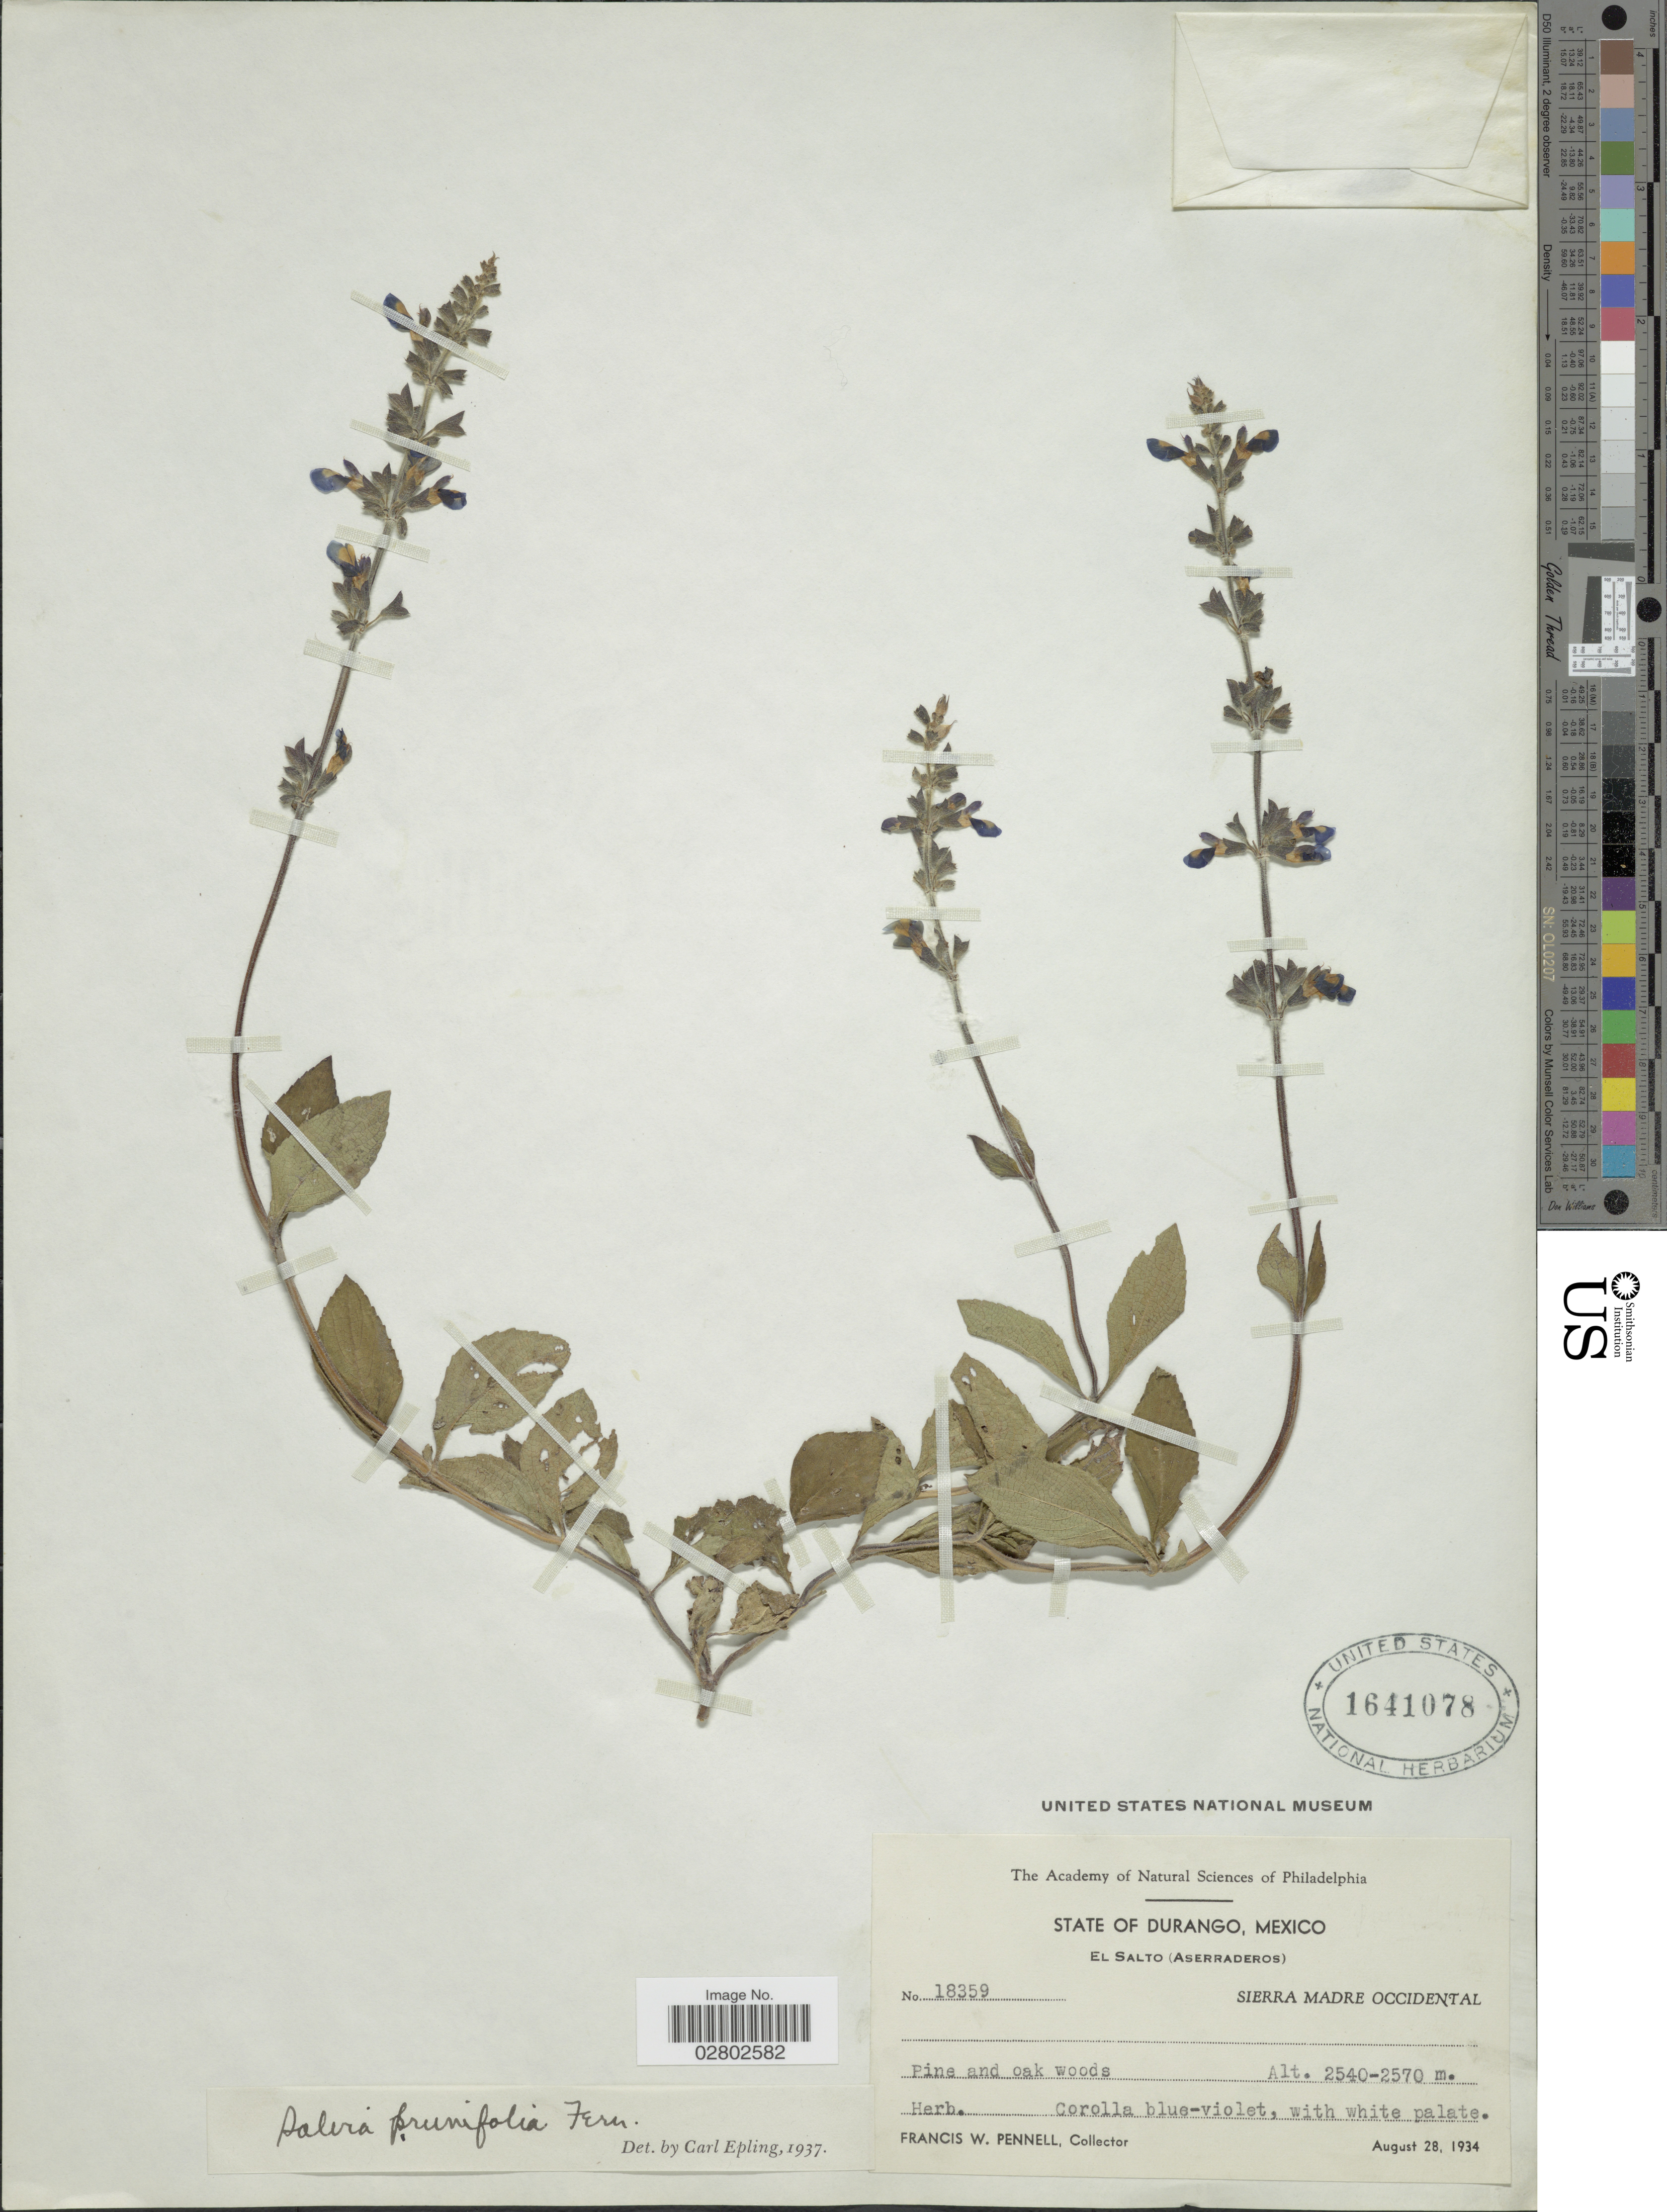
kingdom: Plantae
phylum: Tracheophyta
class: Magnoliopsida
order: Lamiales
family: Lamiaceae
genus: Salvia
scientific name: Salvia prunifolia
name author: Fernald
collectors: F. W. Pennell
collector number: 18359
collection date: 1934-08-28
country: Mexico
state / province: Durango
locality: El Salto (Aserraderos), Sierra Madre Occidental.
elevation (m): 2540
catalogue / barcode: US 1641078